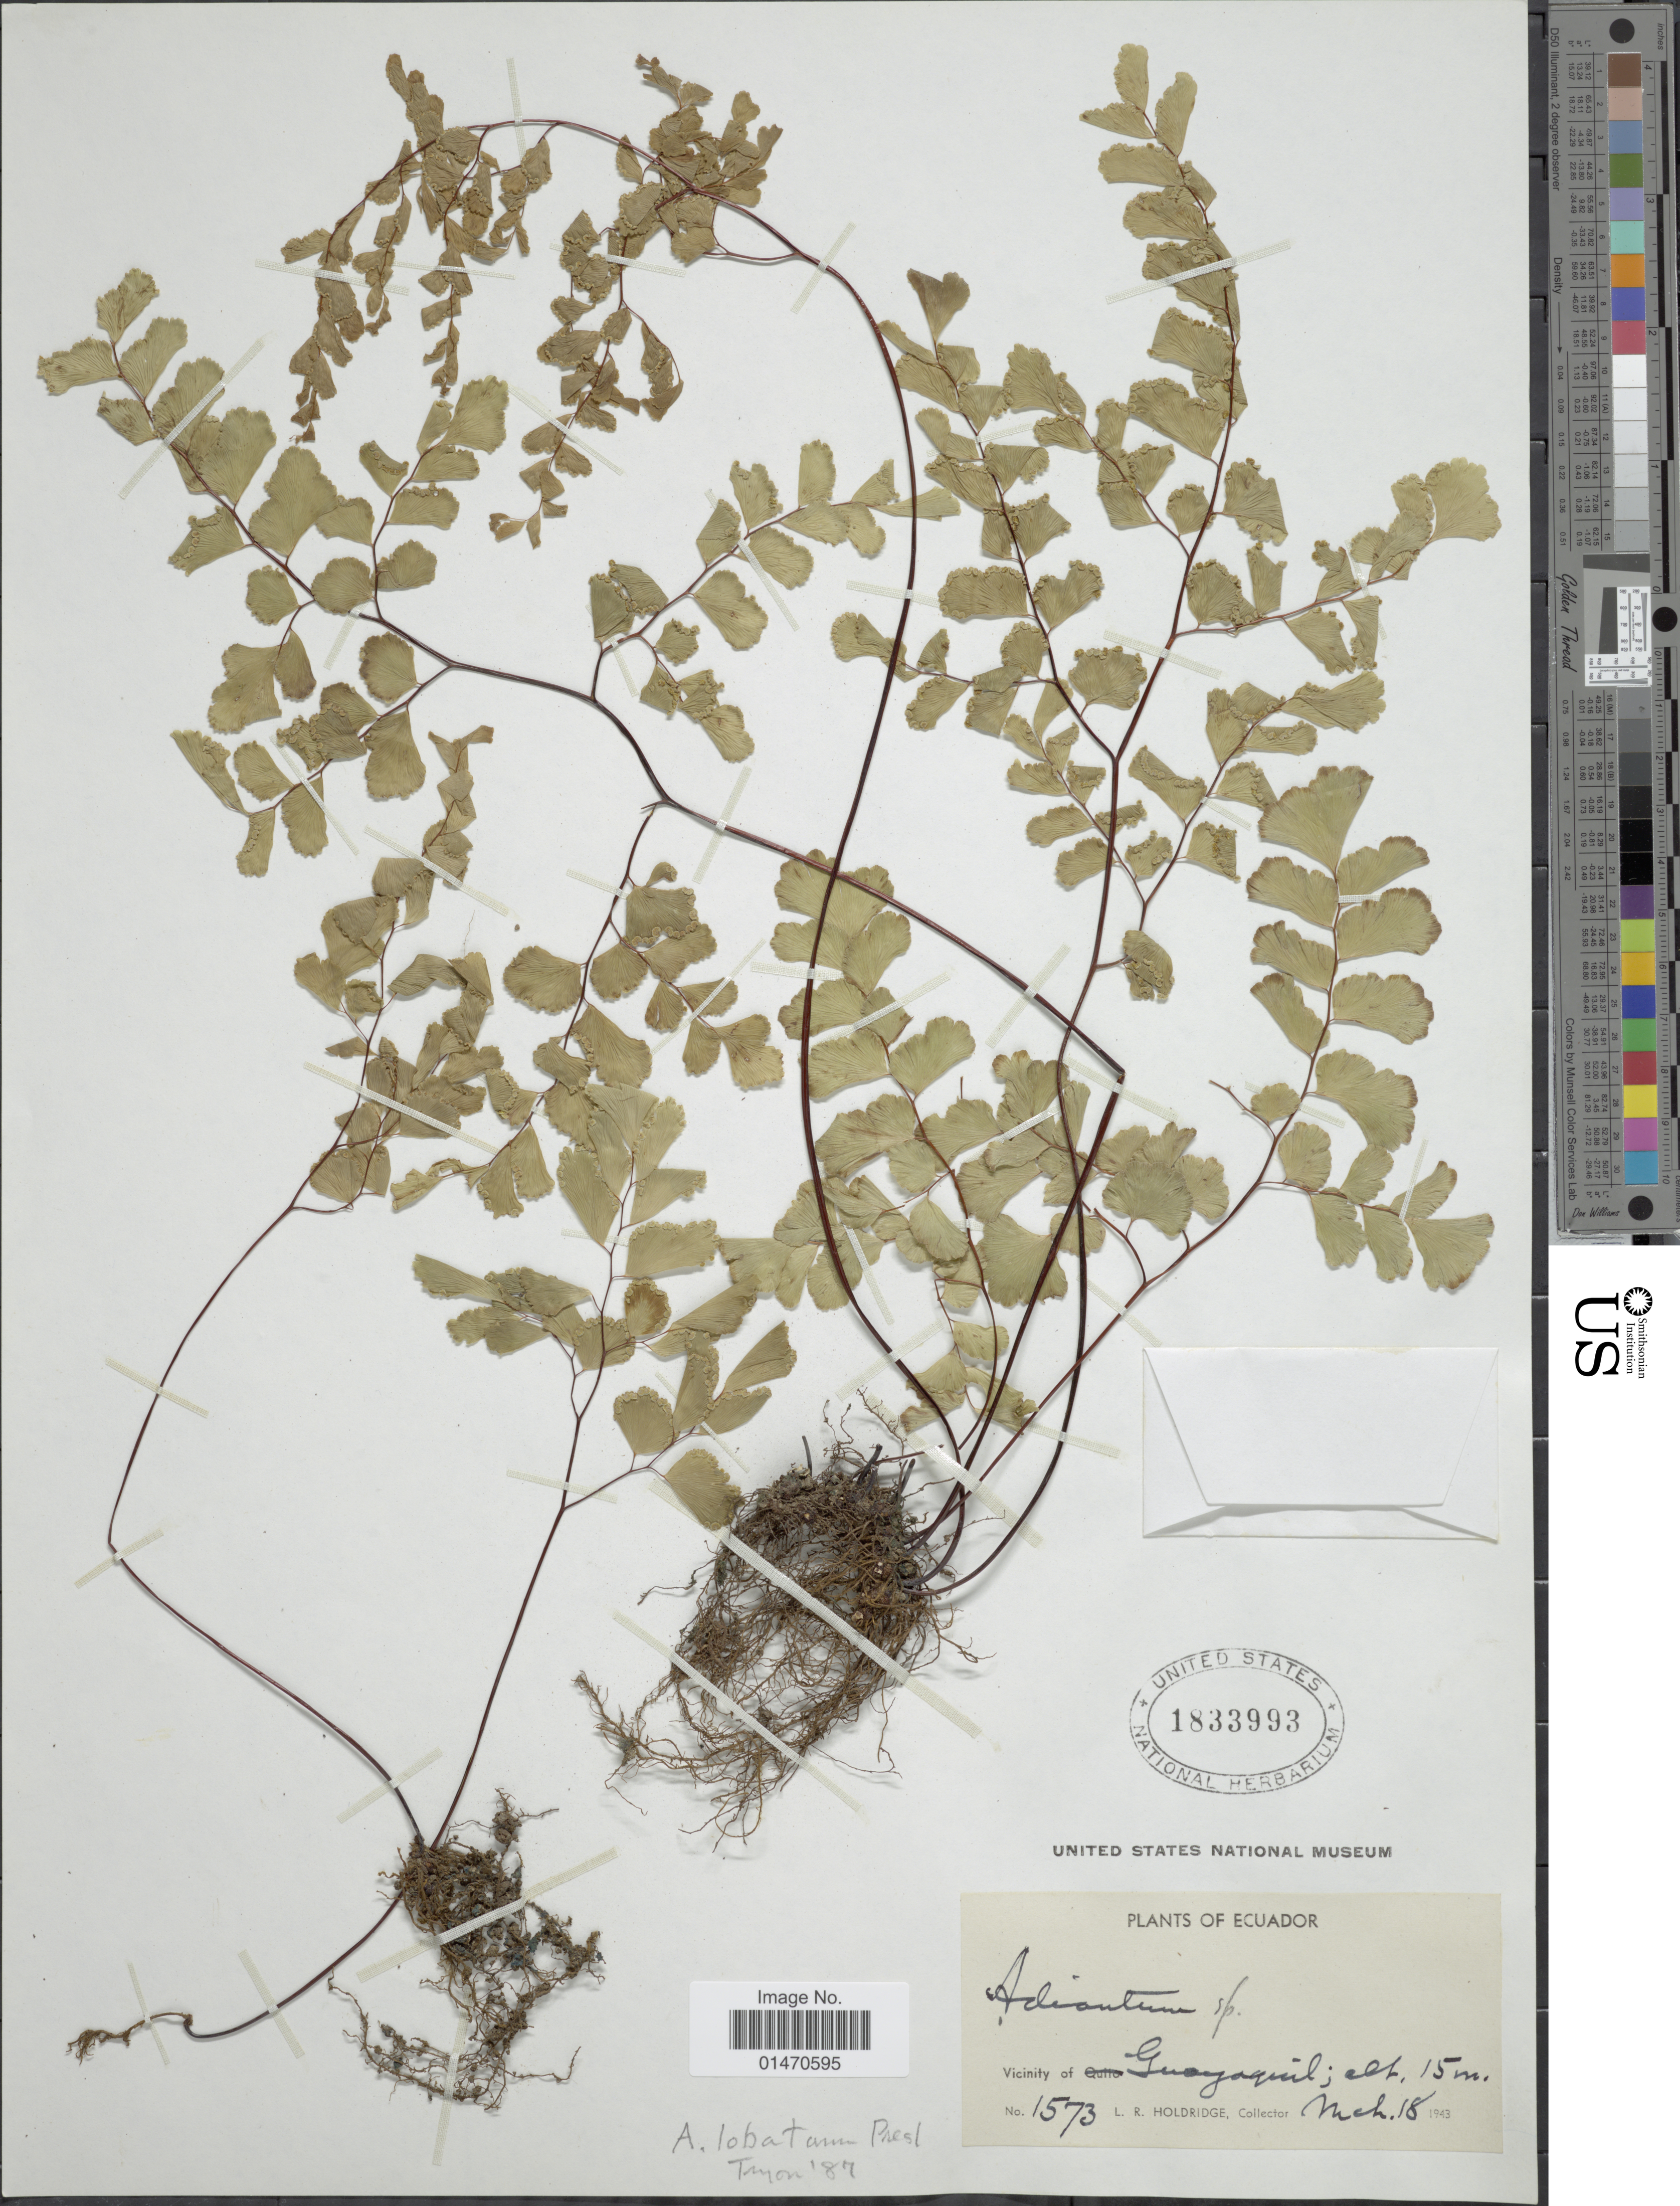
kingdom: Plantae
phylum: Tracheophyta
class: Polypodiopsida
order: Polypodiales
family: Pteridaceae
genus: Adiantum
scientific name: Adiantum lobatum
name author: C. Presl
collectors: L. Holdridge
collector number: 1573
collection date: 1943-03-18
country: Ecuador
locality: Vicinity of Guayaquil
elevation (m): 15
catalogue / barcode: US 1833993